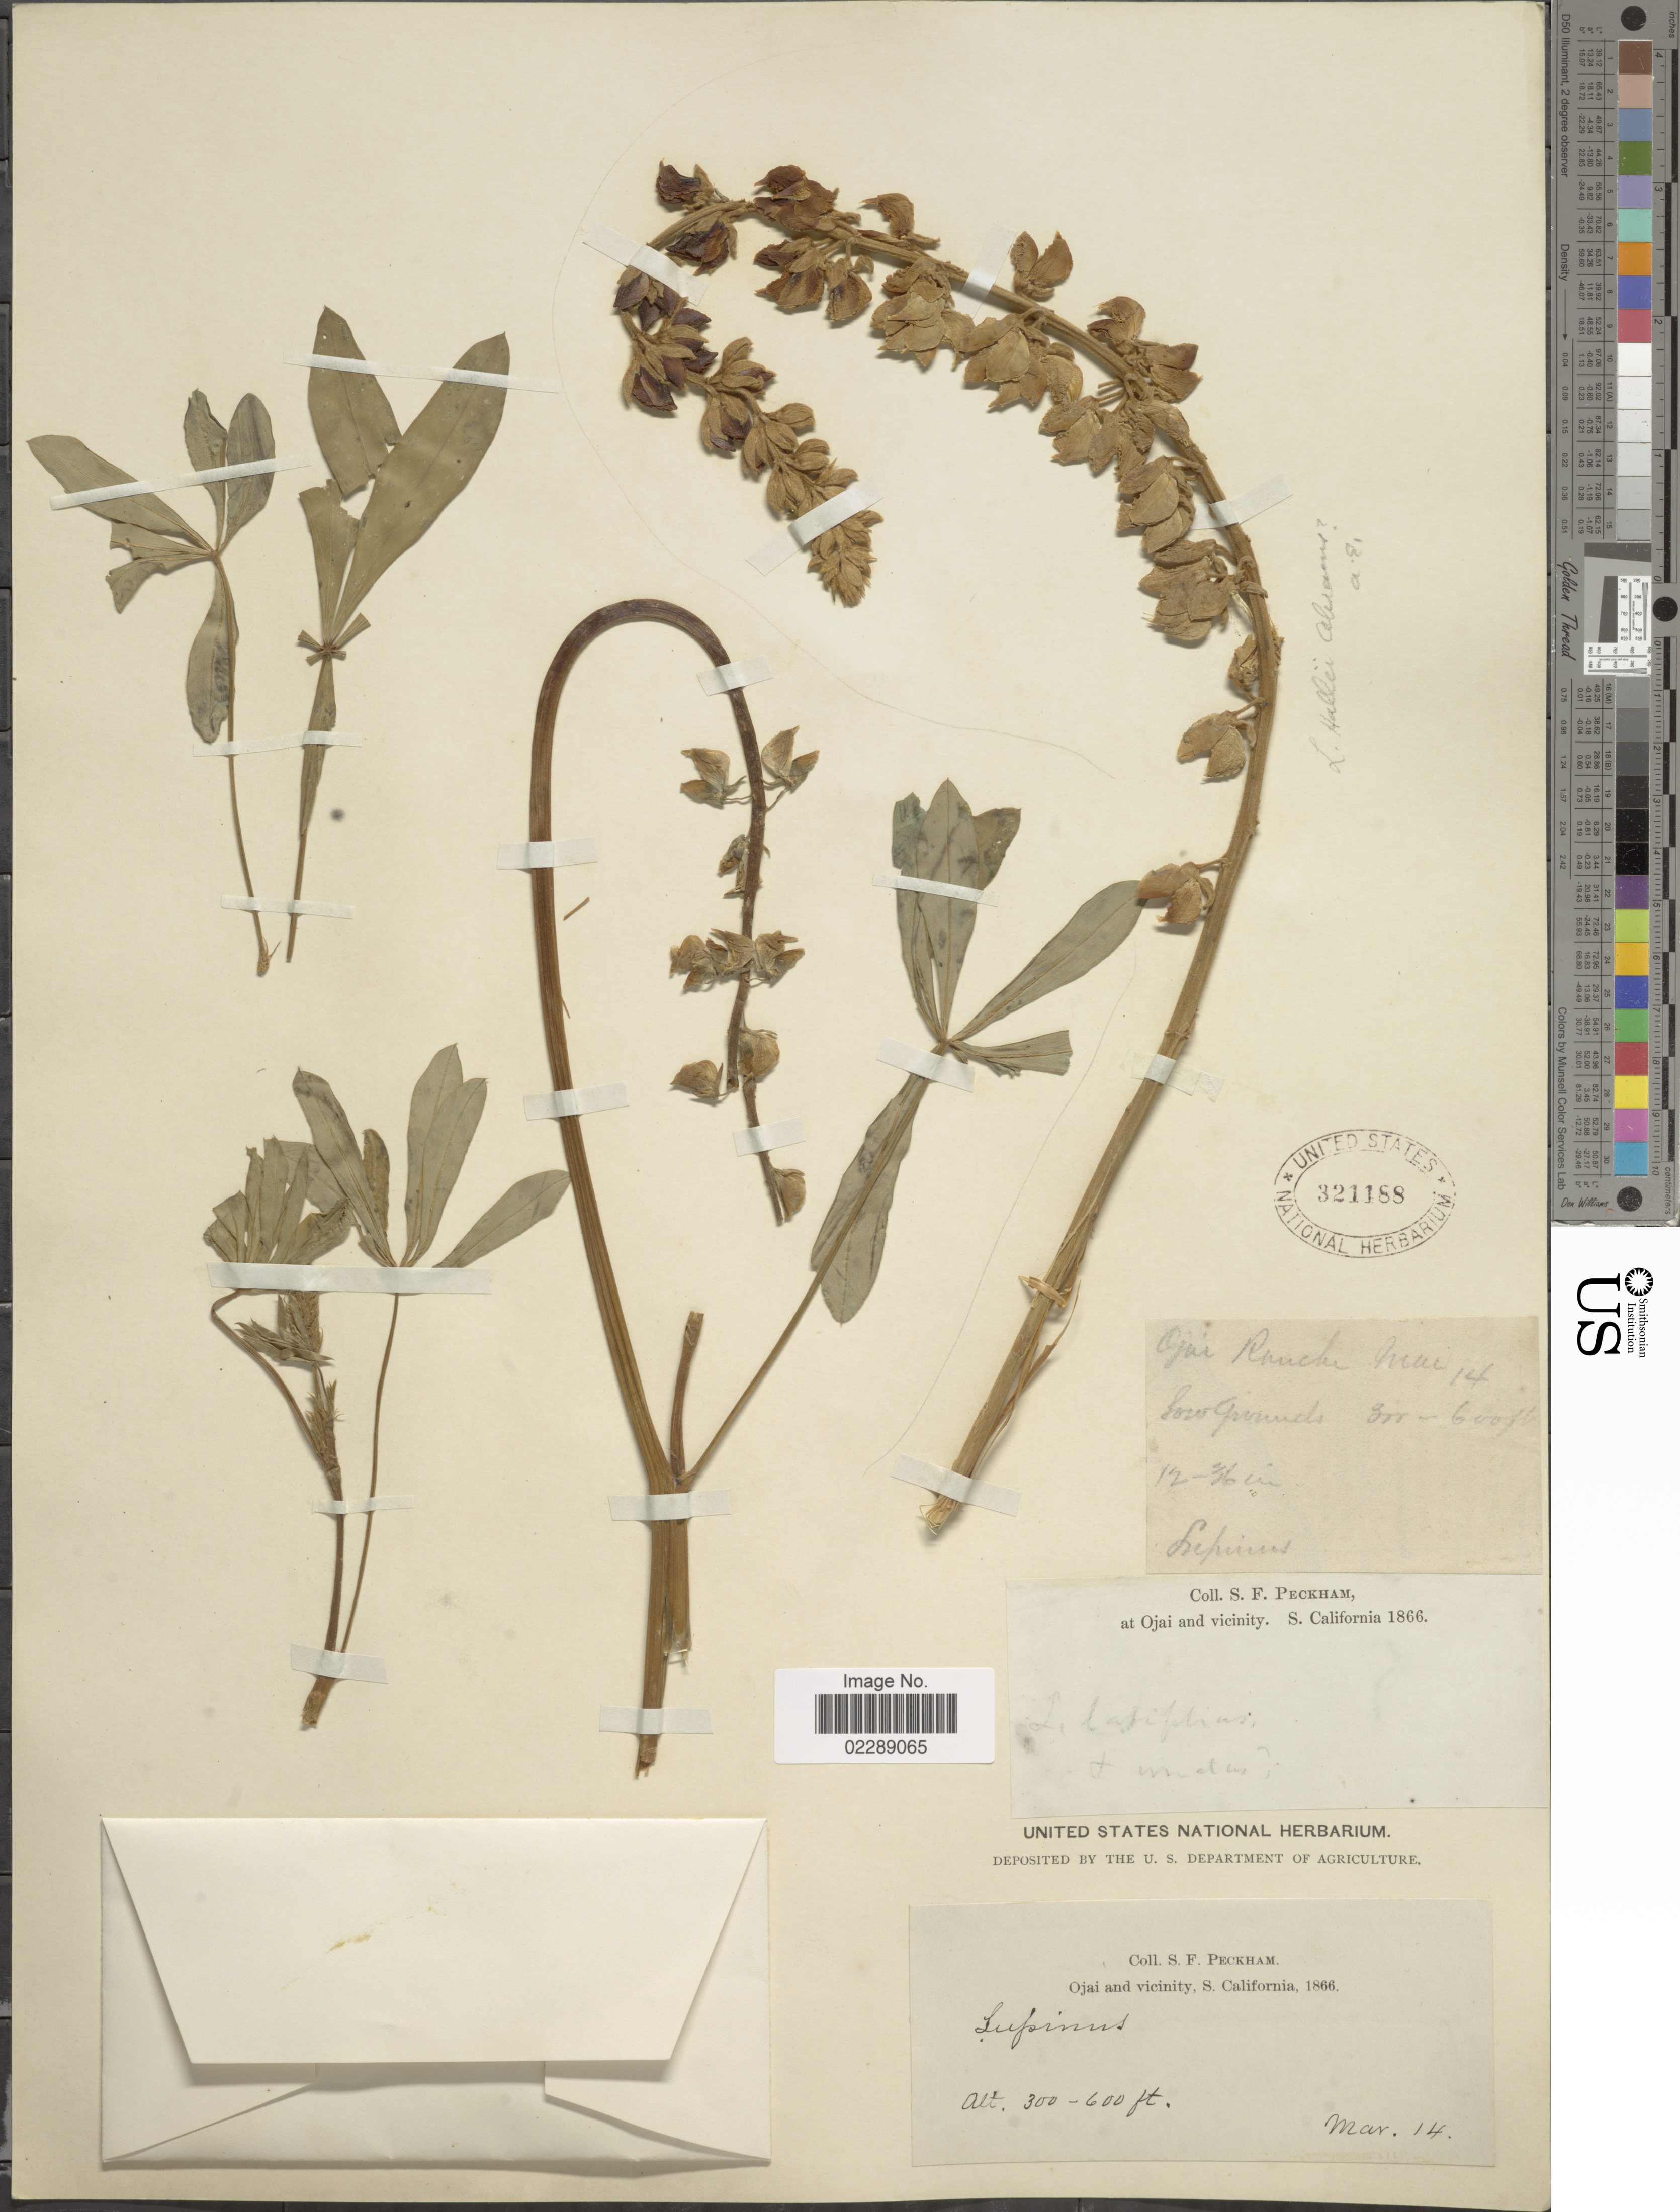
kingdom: Plantae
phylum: Tracheophyta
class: Magnoliopsida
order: Fabales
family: Fabaceae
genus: Lupinus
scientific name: Lupinus sp.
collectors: S. Peckham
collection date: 1866-03-14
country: United States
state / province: California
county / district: Ventura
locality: Ojai and vicinity, S. California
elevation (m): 91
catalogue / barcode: US 321188